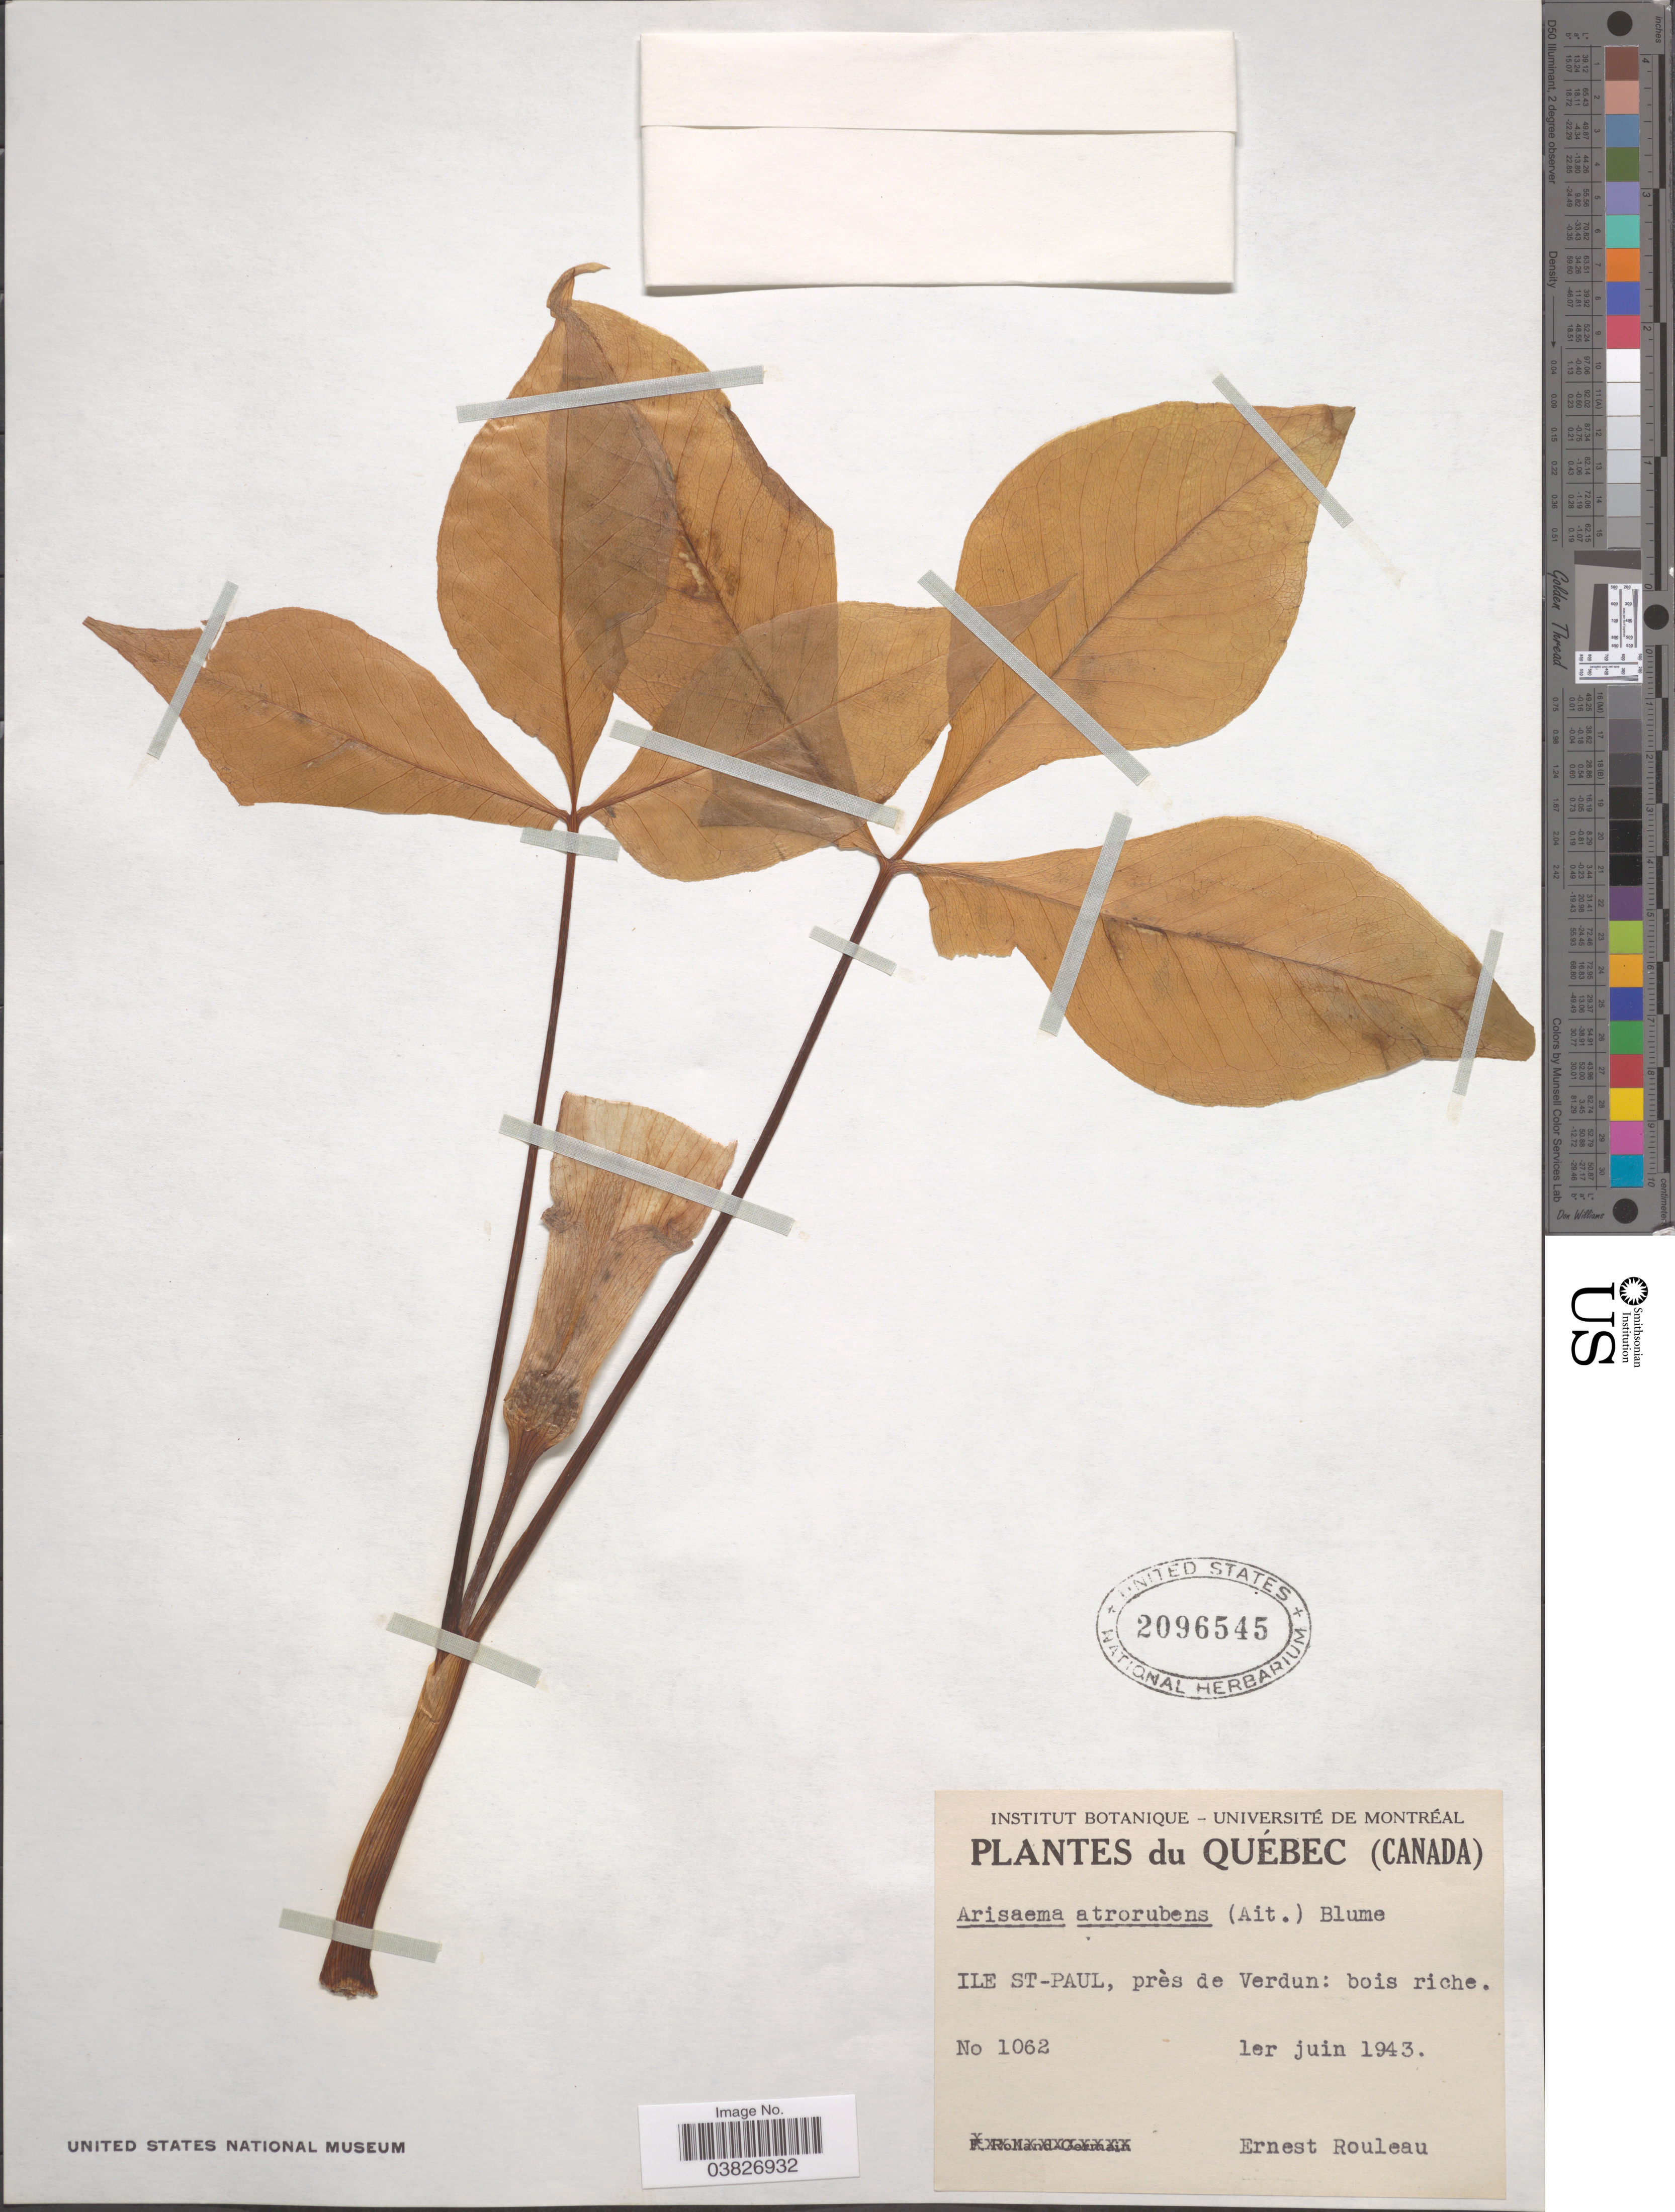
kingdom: Plantae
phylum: Tracheophyta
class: Liliopsida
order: Alismatales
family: Araceae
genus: Arisaema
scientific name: Arisaema atrorubens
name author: (Aiton) Blume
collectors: E. Rouleau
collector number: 1062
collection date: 1943-06-01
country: Canada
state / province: Quebec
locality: Ile St-Paul, près de Verdun: bois riche.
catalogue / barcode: US 2096545